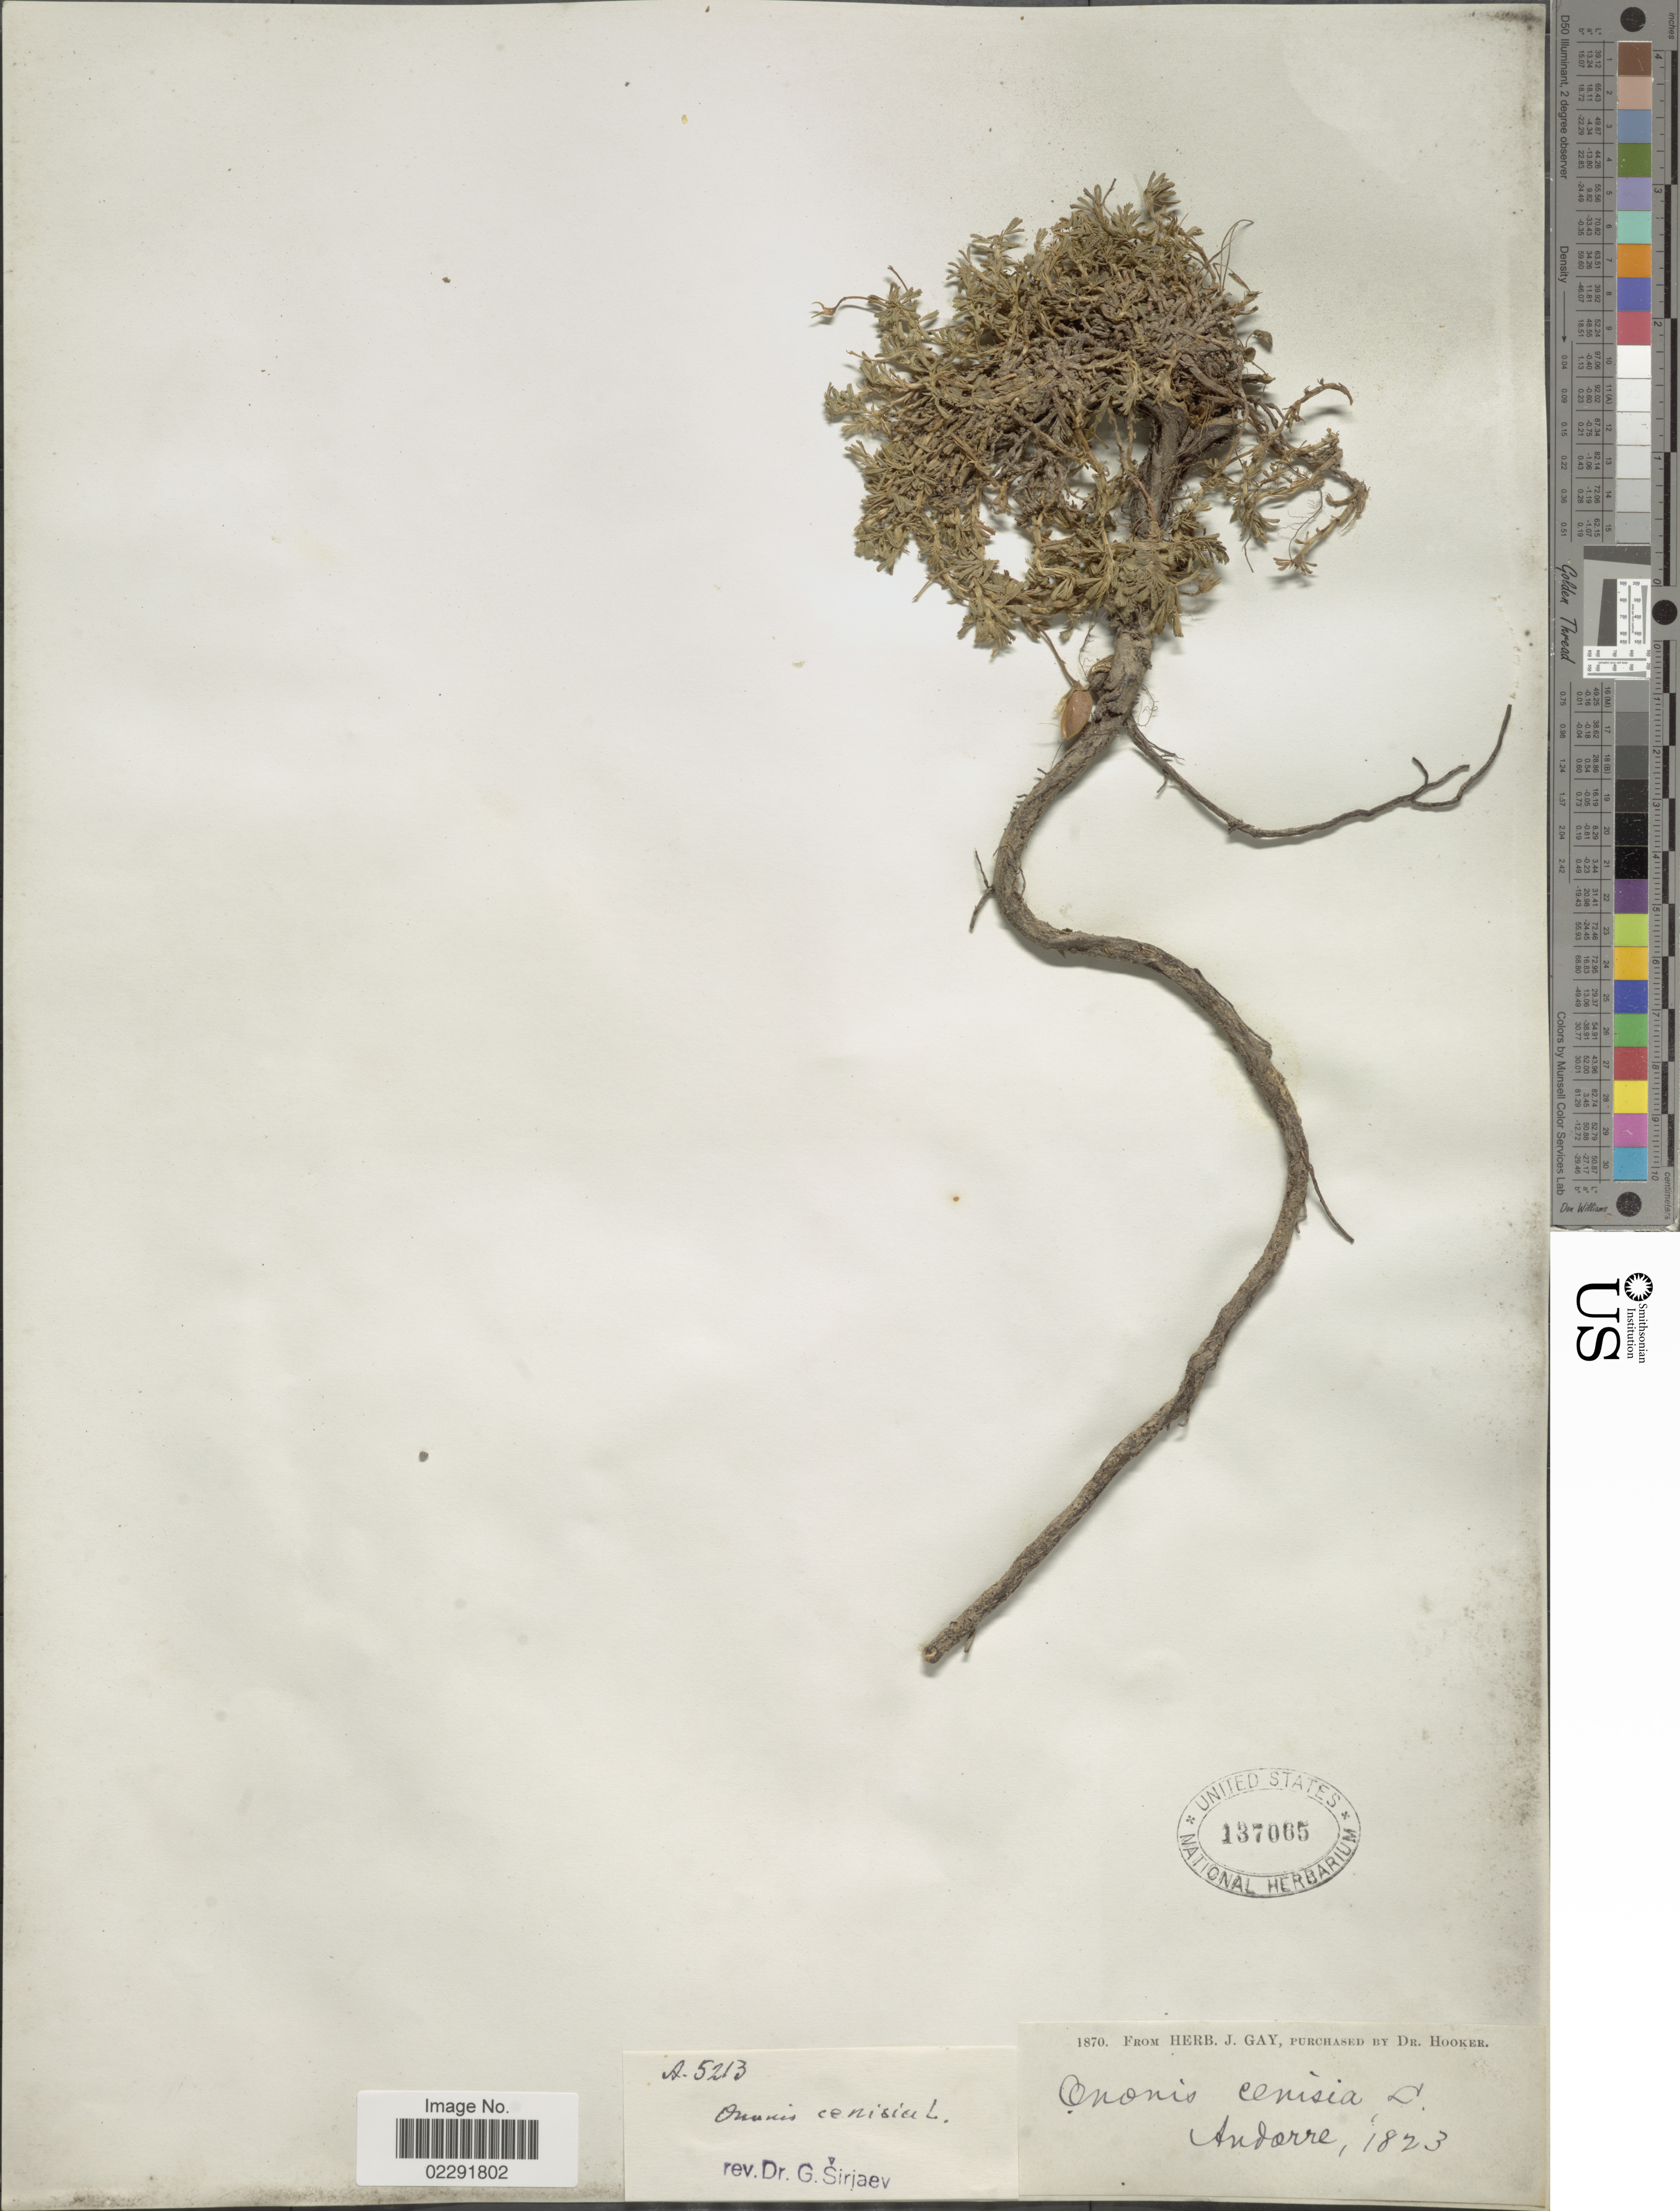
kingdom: Plantae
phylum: Tracheophyta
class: Magnoliopsida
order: Fabales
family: Fabaceae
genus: Ononis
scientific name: Ononis cenisia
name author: L.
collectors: ex herb. J. Gay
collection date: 1823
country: Andorra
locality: Andorre.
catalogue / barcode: US 137065